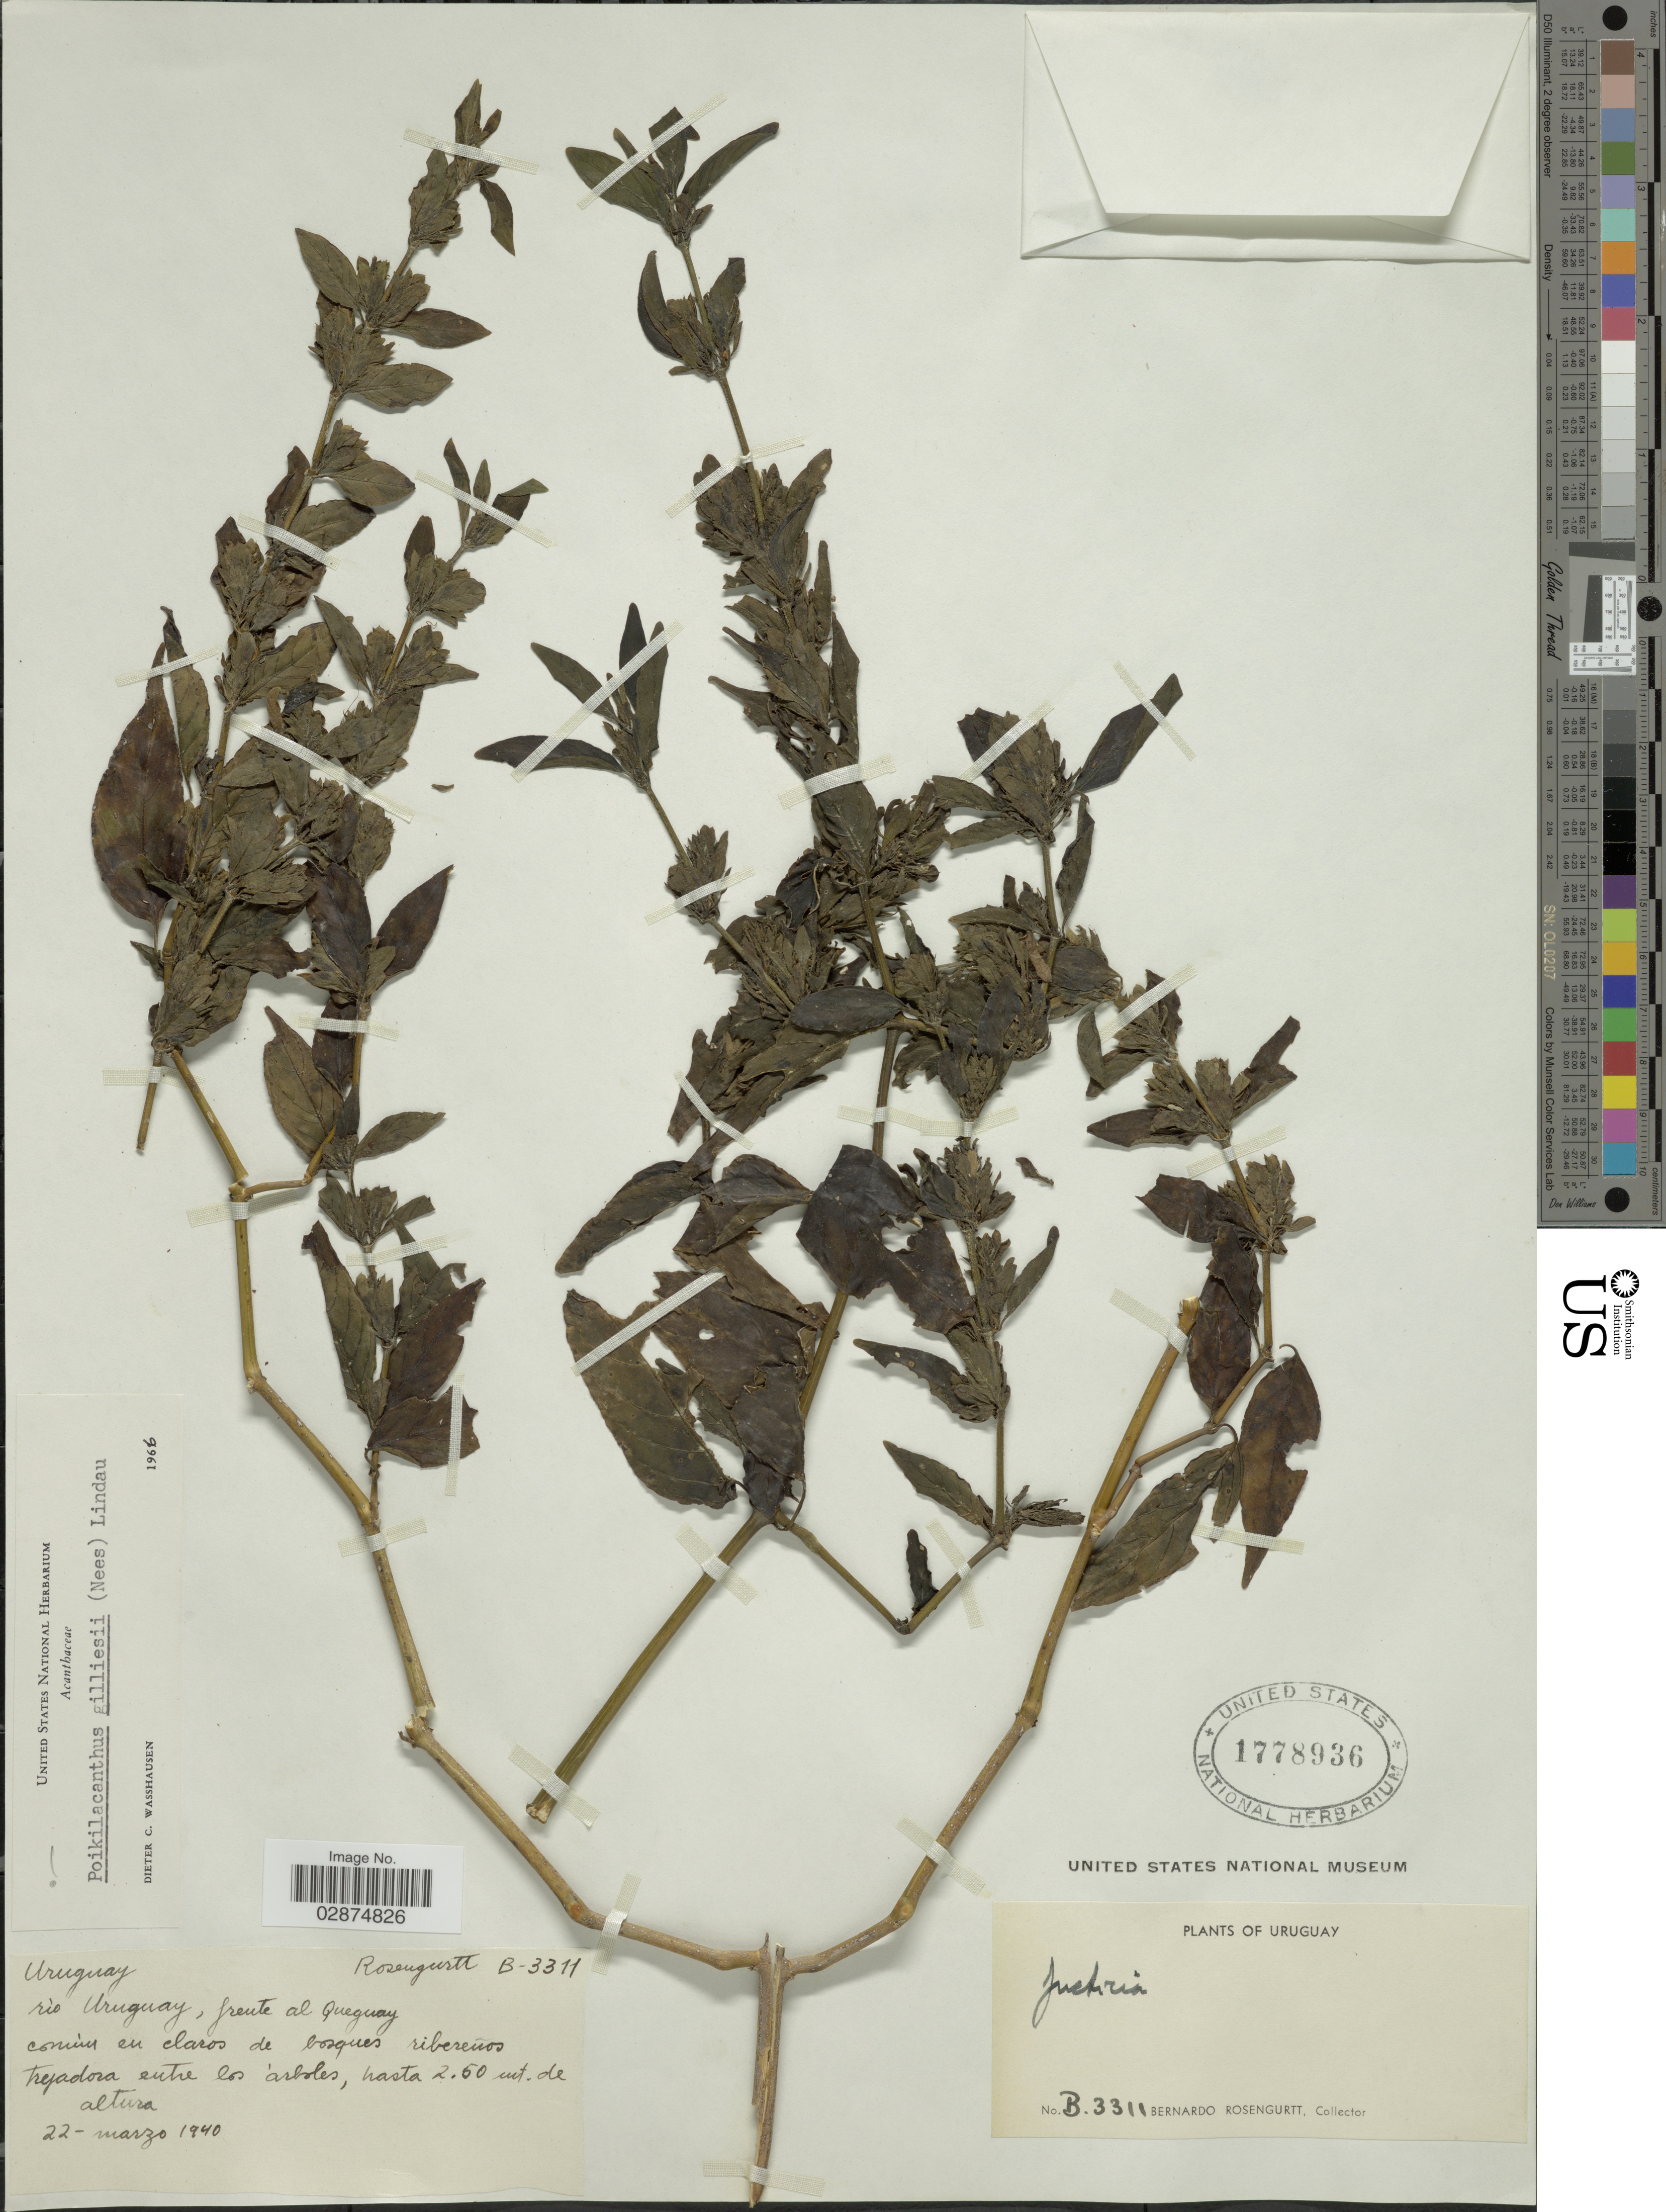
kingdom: Plantae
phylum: Tracheophyta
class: Magnoliopsida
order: Lamiales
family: Acanthaceae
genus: Poikilacanthus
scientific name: Poikilacanthus glandulosus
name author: (Nees) Ariza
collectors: B. Rosengurtt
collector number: B-3311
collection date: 1940-03-22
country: Uruguay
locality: Río Uruguay, frente al Queguay.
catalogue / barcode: US 1778936